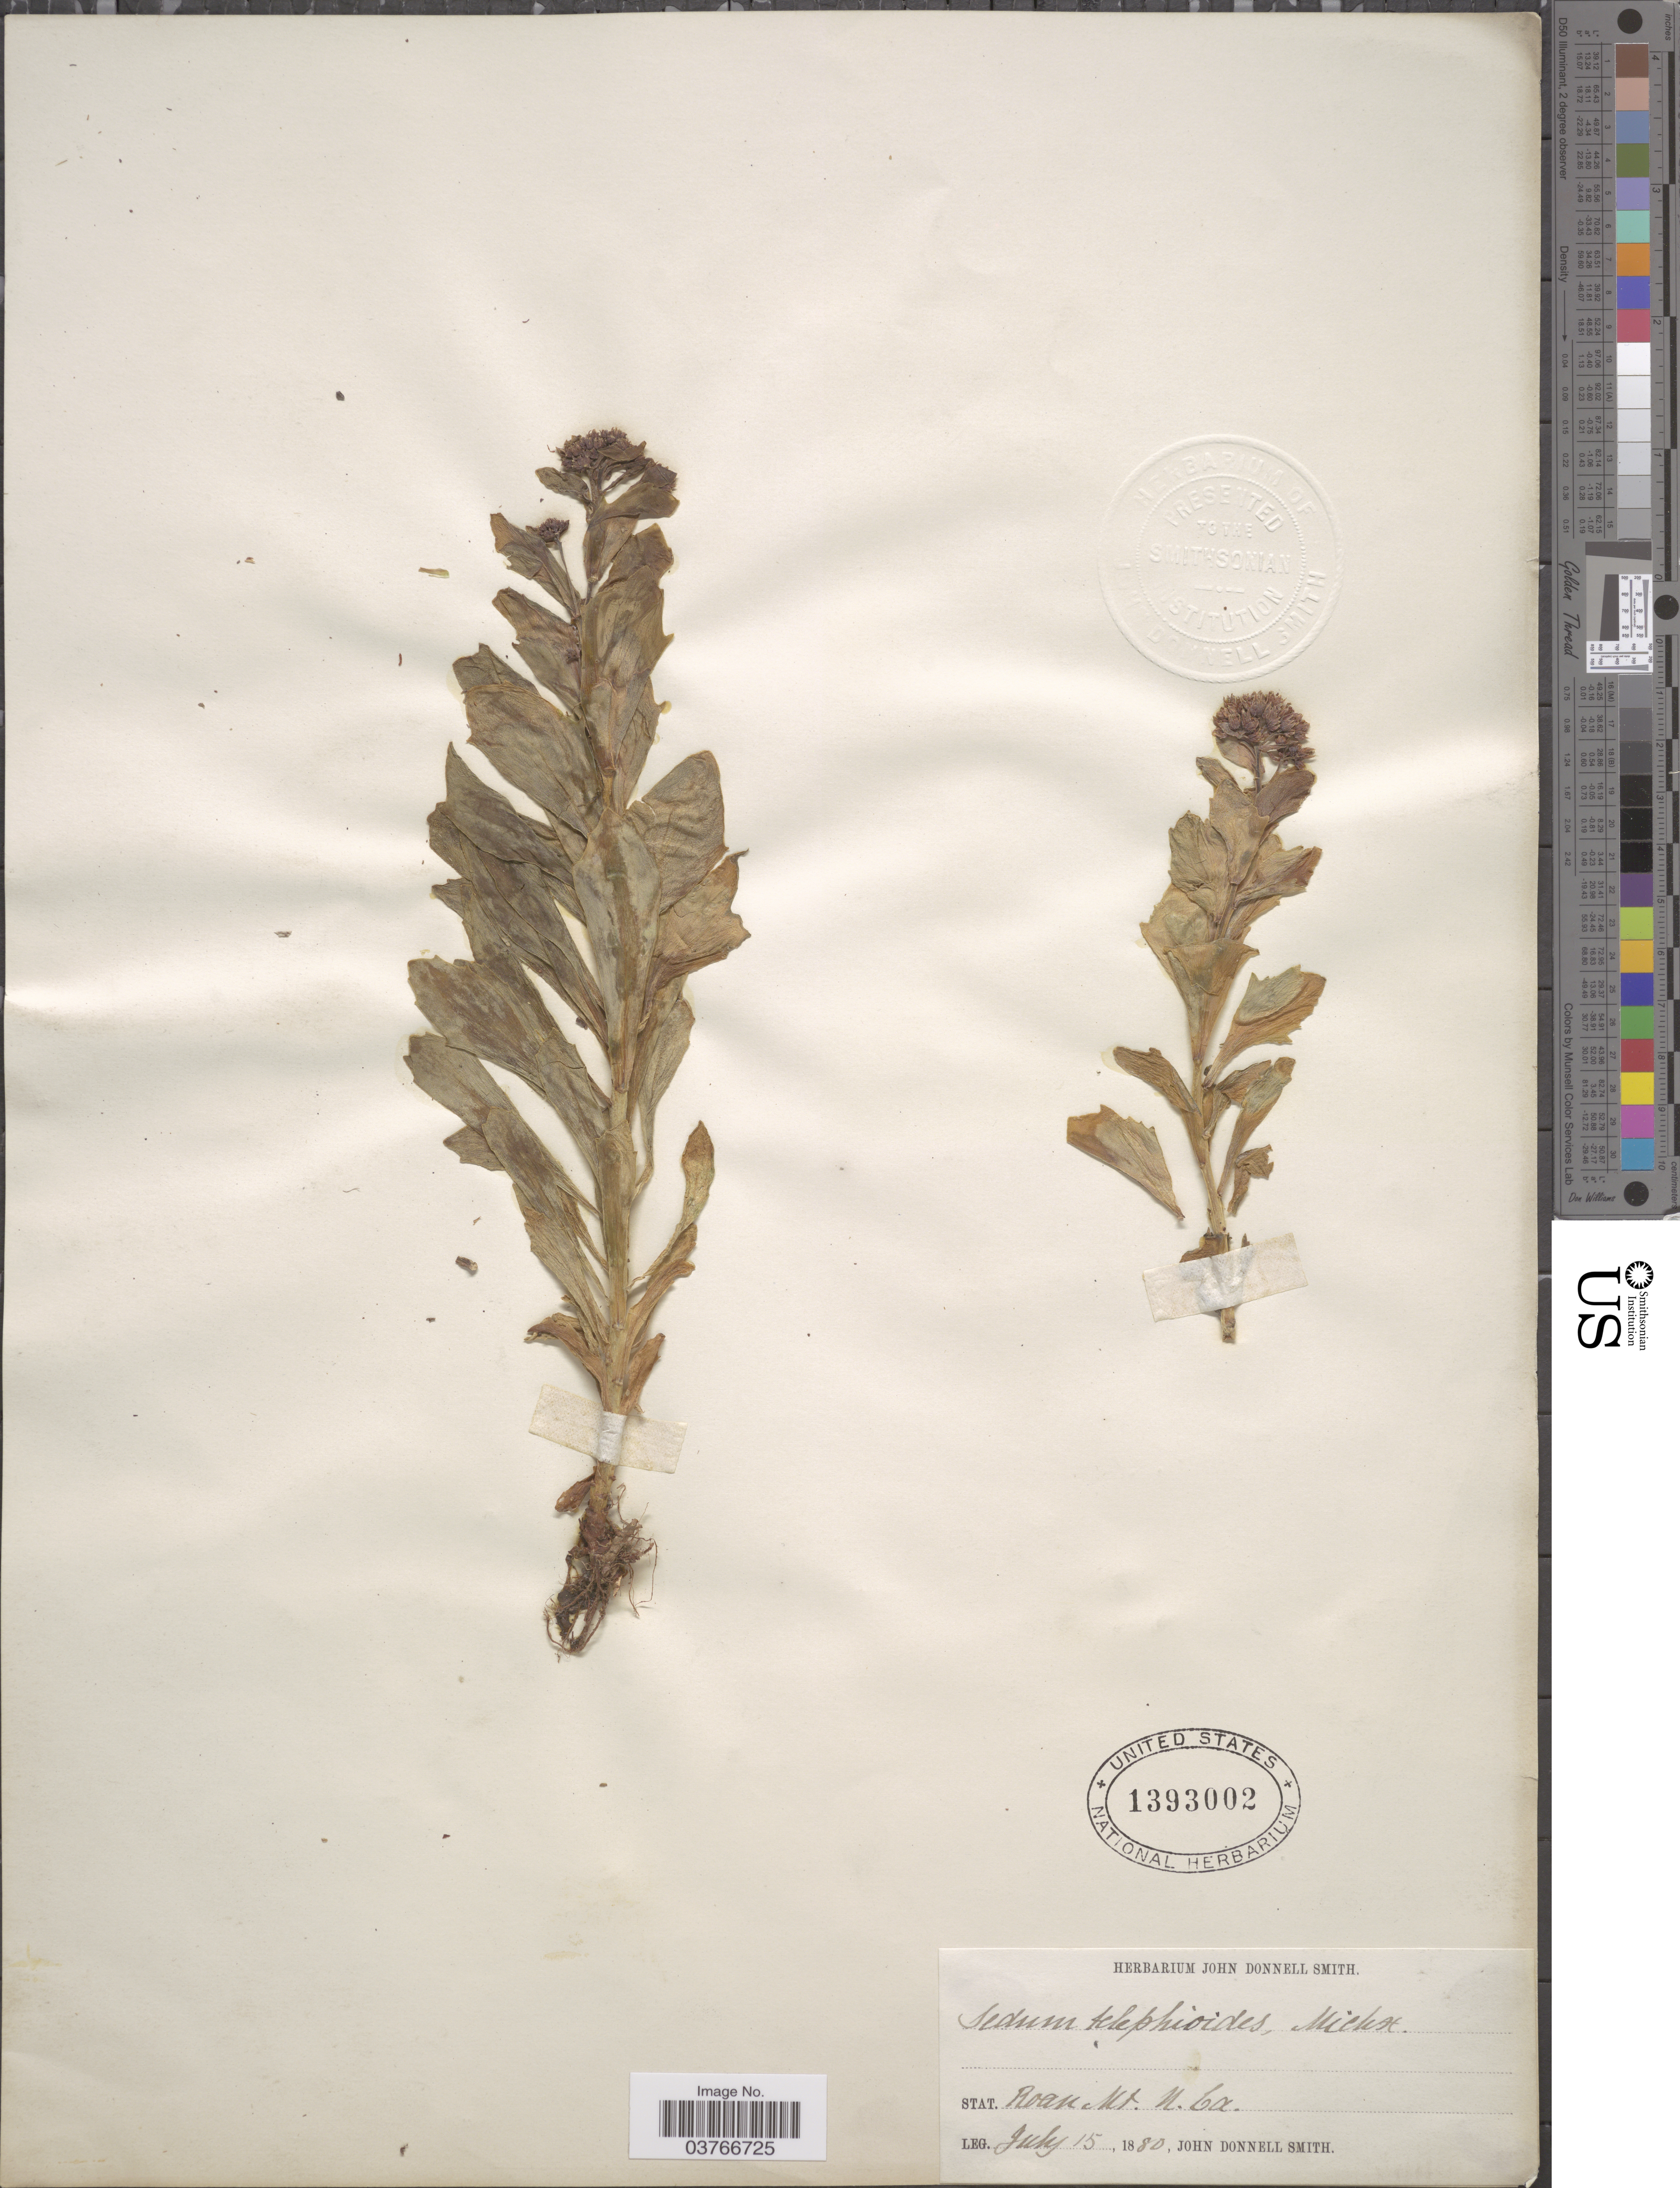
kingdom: Plantae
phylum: Tracheophyta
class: Magnoliopsida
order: Saxifragales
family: Crassulaceae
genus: Hylotelephium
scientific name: Hylotelephium telephioides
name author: (Michx.) H. Ohba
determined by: Strong, Mark T., (BOT), Smithsonian Institution - National Museum of Natural History (UNITED STATES)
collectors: J. Donnell Smith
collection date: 1880-07-15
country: United States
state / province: North Carolina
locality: Roan Mt.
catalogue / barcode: US 1393002